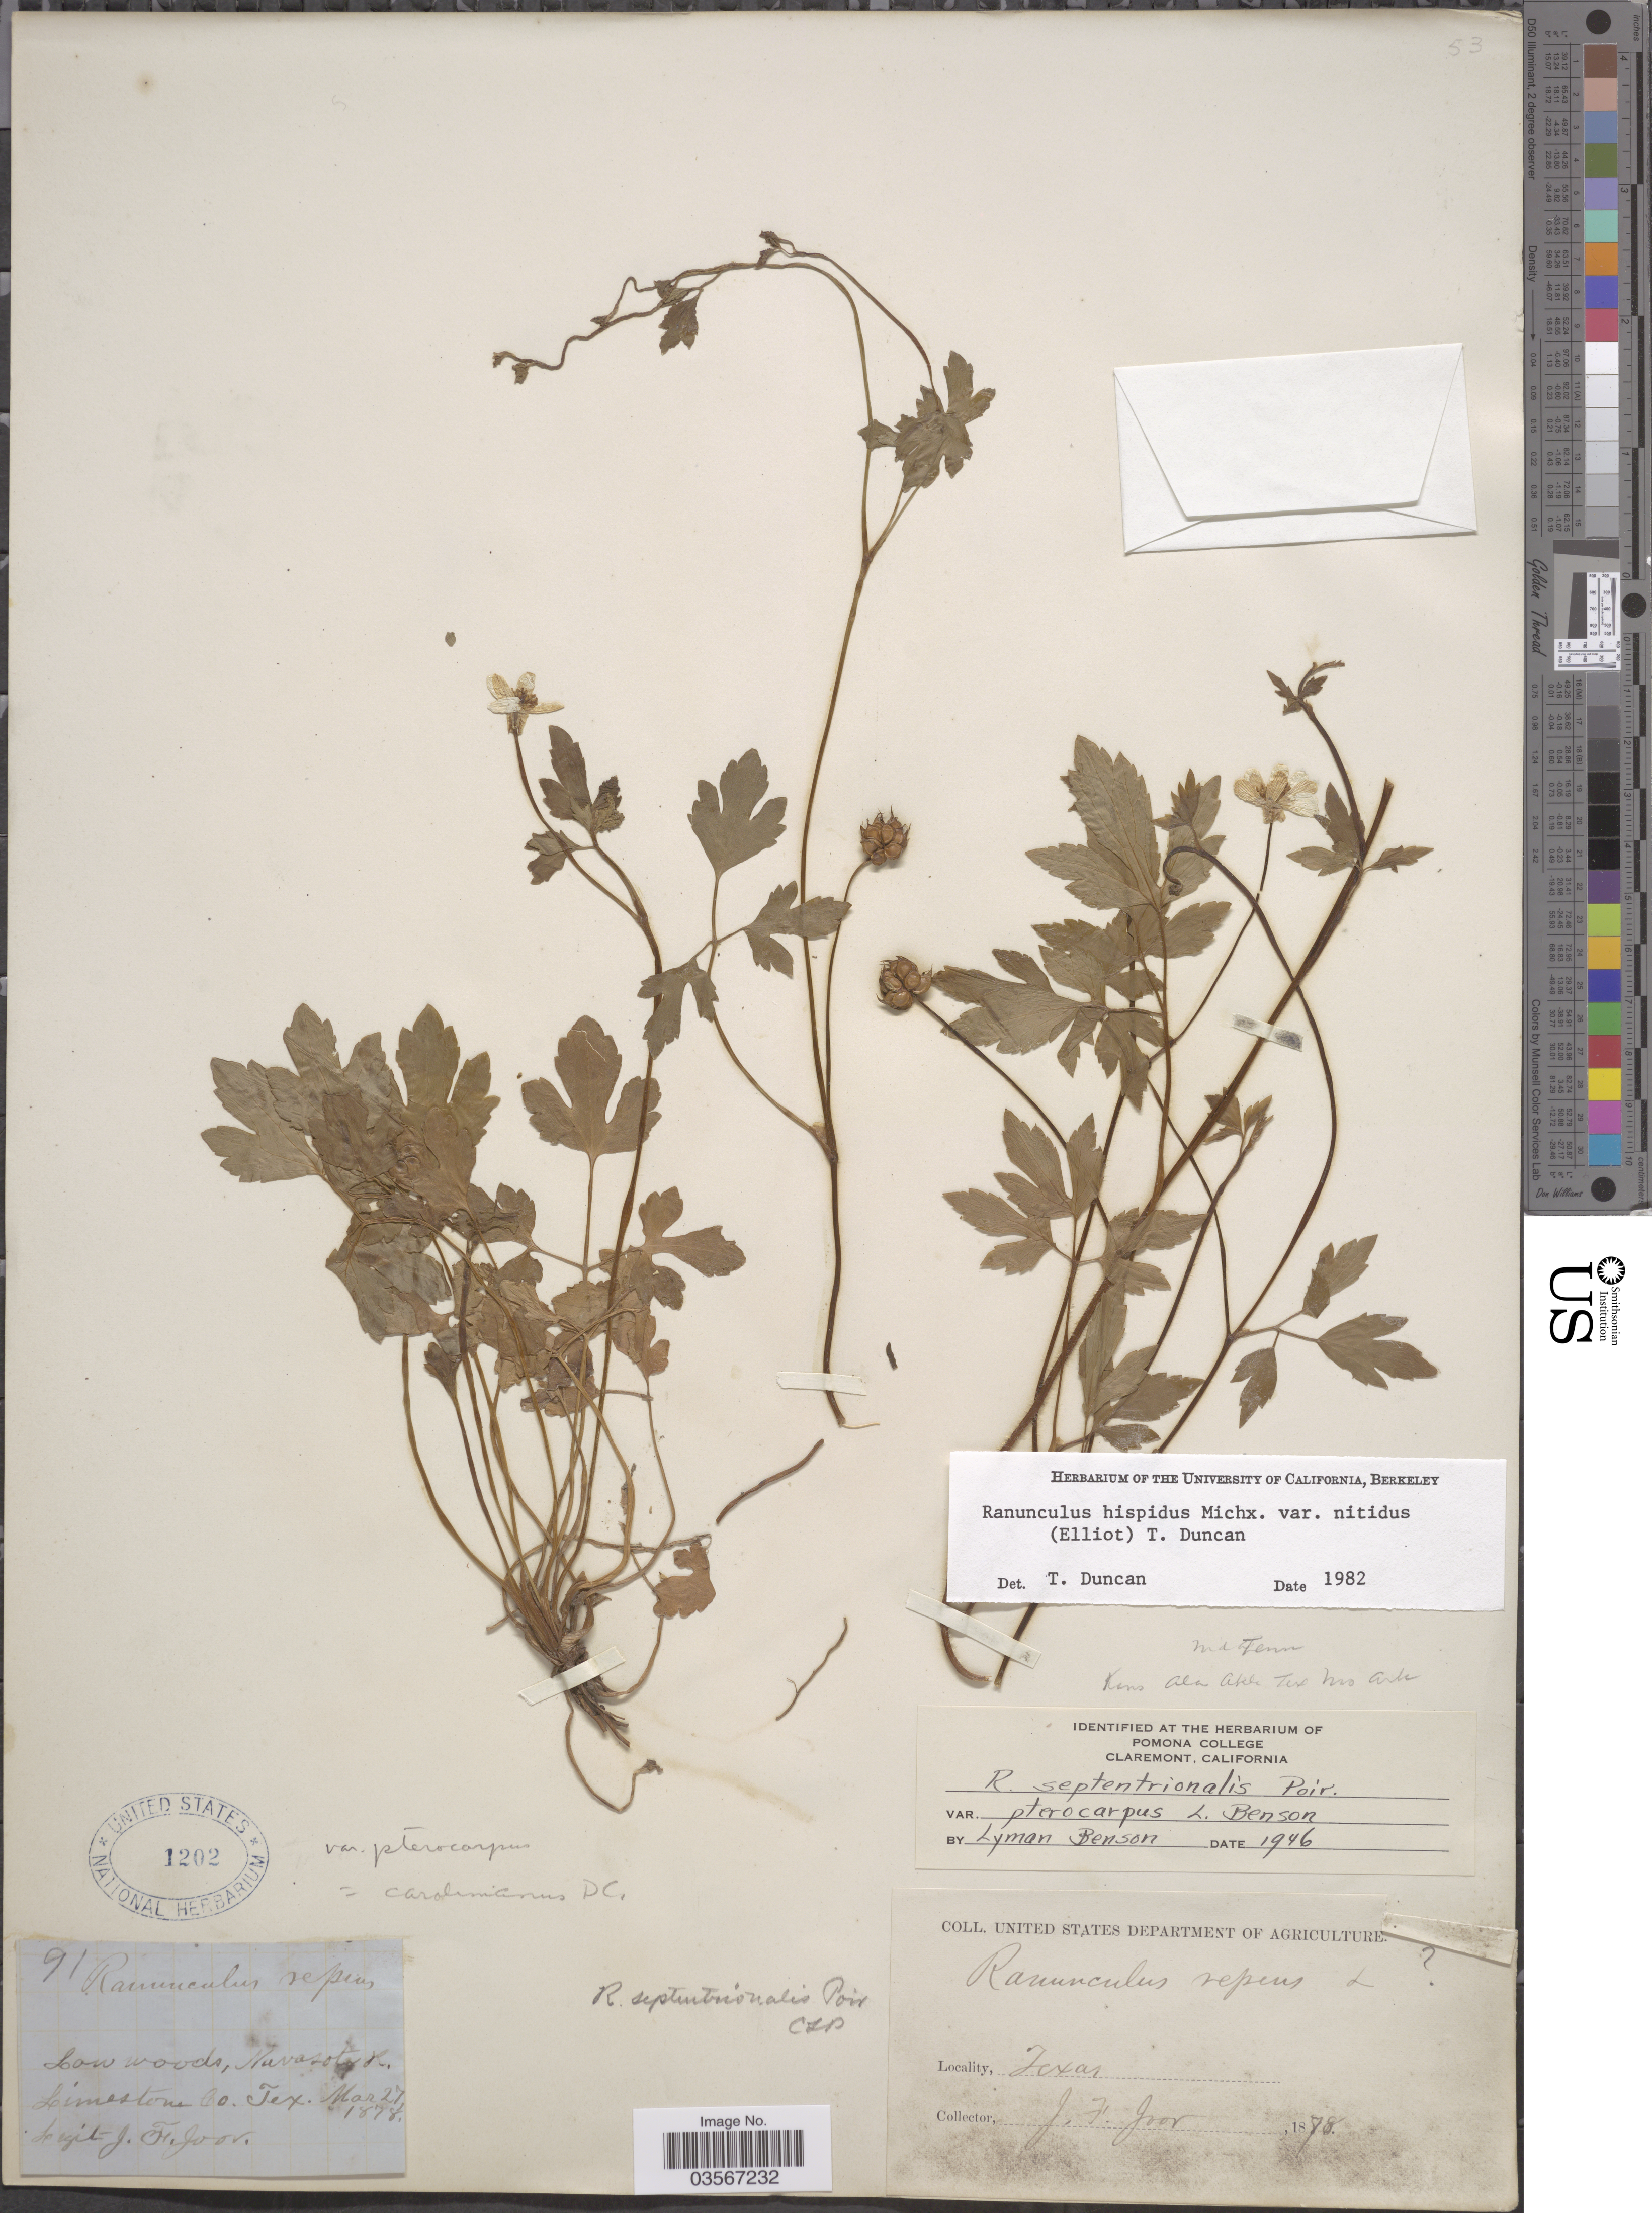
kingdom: Plantae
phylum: Tracheophyta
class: Magnoliopsida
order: Ranunculales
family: Ranunculaceae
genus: Ranunculus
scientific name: Ranunculus hispidus var. nitidus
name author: (Chapm.) T. Duncan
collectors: J. F. Joor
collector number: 91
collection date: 1878-03-27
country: United States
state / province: Texas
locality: Navasota R. Limestone Co.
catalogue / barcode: US 1202